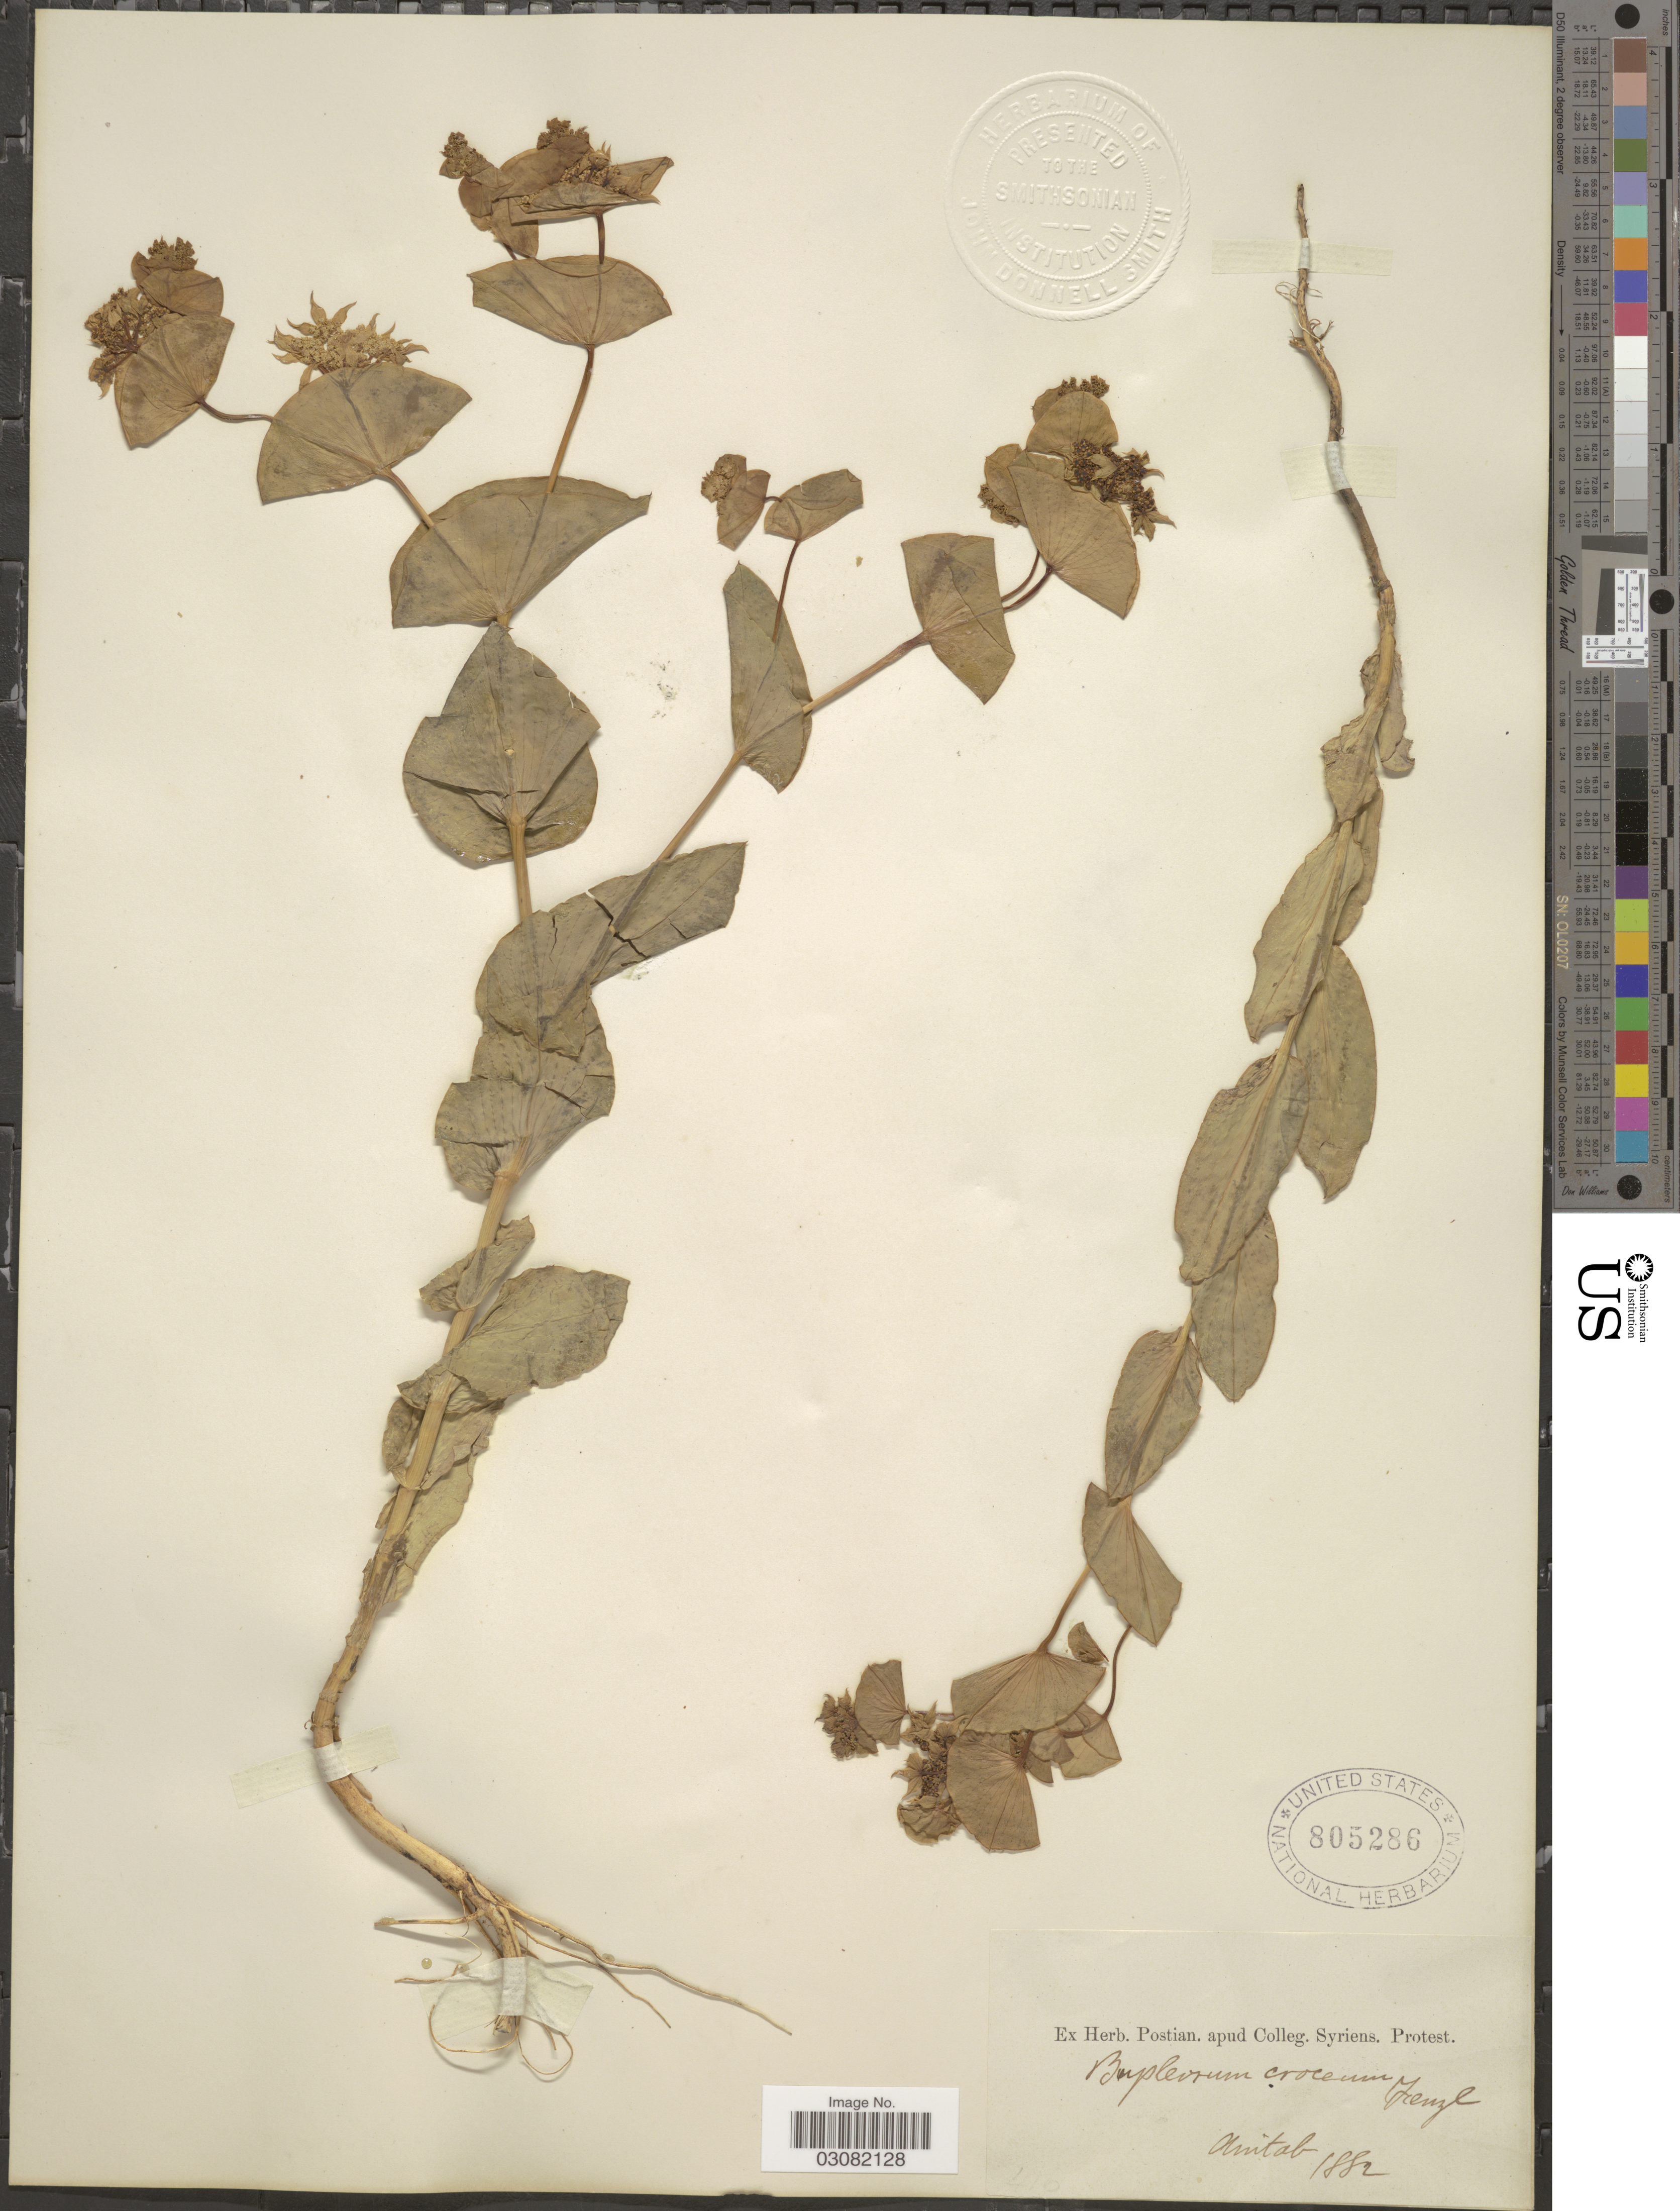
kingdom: Plantae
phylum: Tracheophyta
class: Magnoliopsida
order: Apiales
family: Apiaceae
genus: Bupleurum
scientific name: Bupleurum croceum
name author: Fenzl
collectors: ex herb. Postian. apud Colleg. Syriens. Protest. USE "Fannie P. A. Shepard" (10308853) AS PRIMARY COLLECTOR INSTEAD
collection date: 1882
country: Turkey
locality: Aintab.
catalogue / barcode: US 805286